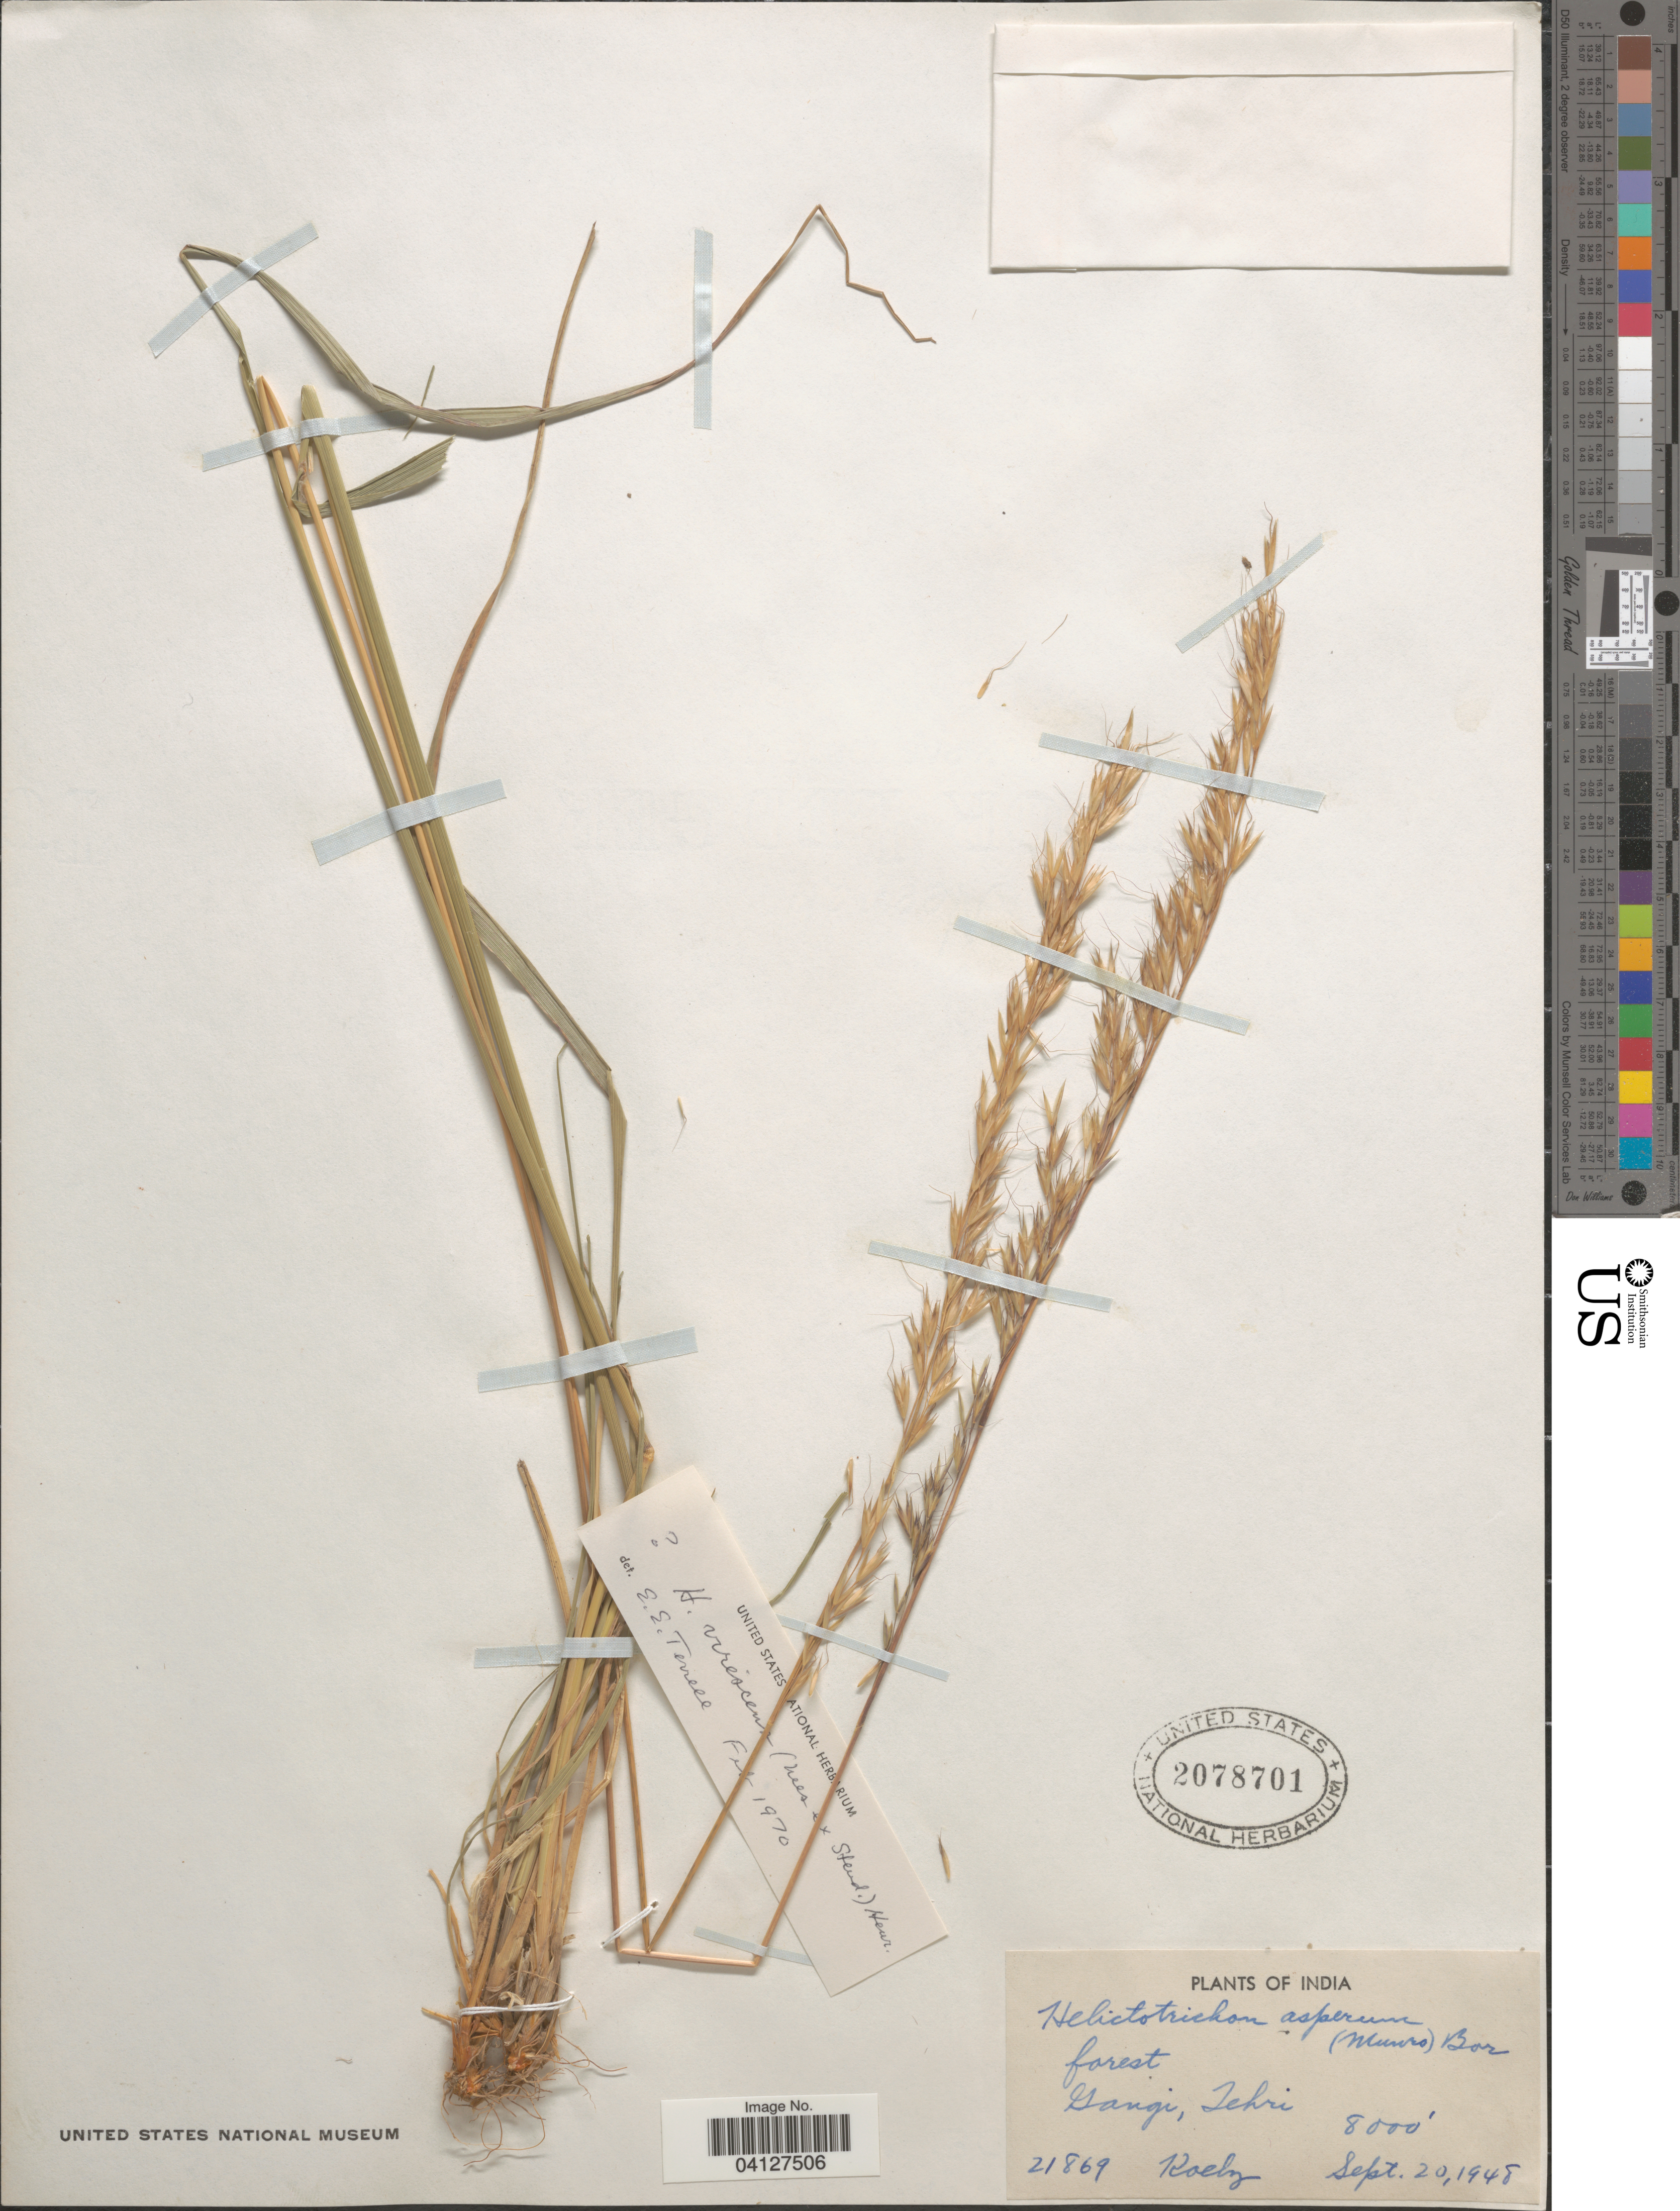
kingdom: Plantae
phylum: Tracheophyta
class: Liliopsida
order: Poales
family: Poaceae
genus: Trisetopsis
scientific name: Trisetopsis virescens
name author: (Nees) Röser & Wölk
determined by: Soreng, Robert J., Research Associate (BOT), Smithsonian Institution - National Museum of Natural History (UNITED STATES)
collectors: Koelz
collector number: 21869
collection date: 1948-09-20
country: India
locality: Gangi, Tehri.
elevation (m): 2438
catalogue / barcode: US 2078701